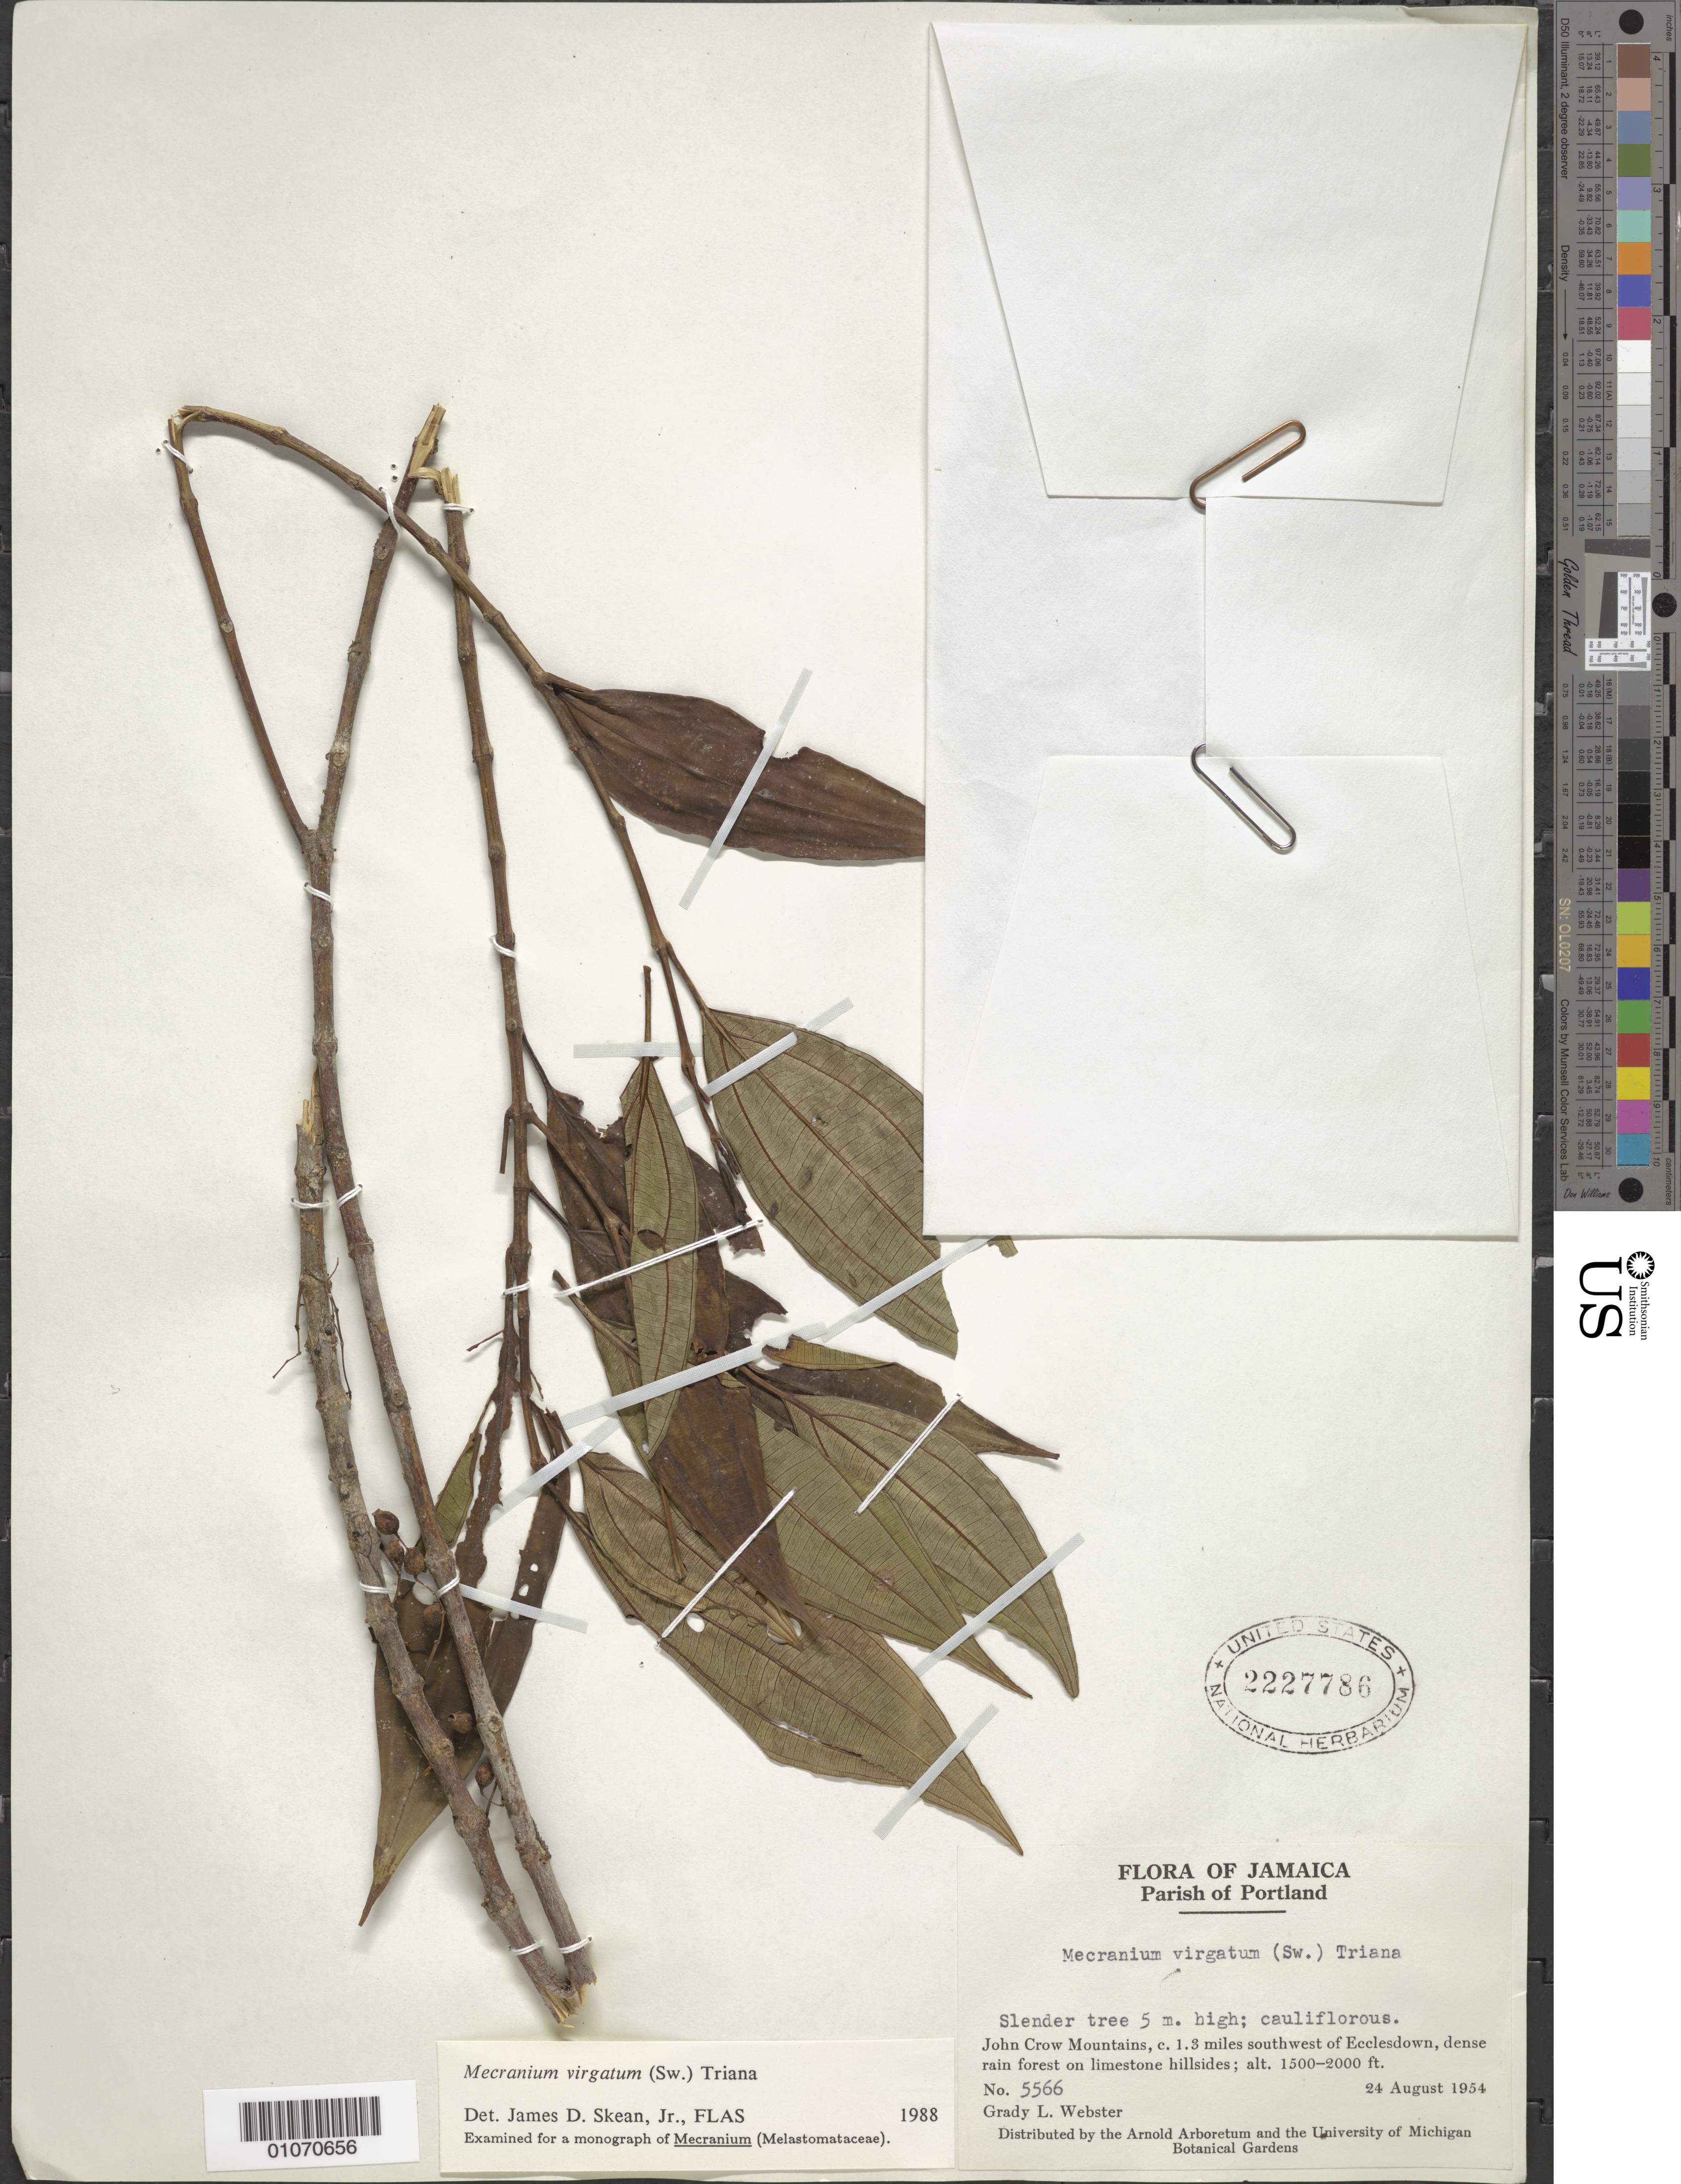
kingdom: Plantae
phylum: Tracheophyta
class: Magnoliopsida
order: Myrtales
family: Melastomataceae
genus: Mecranium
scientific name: Mecranium virgatum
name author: (Sw.) Triana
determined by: Skean, J. D., Jr.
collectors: G. L. Webster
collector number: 5566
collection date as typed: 24 Aug 1954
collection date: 1954-08-24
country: Jamaica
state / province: Portland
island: Jamaica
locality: John Crow Mountains, about 1.3 miles SW of Ecclesdown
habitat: Dense rainforest on limestone hillsides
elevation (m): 457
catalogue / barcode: US 2227786